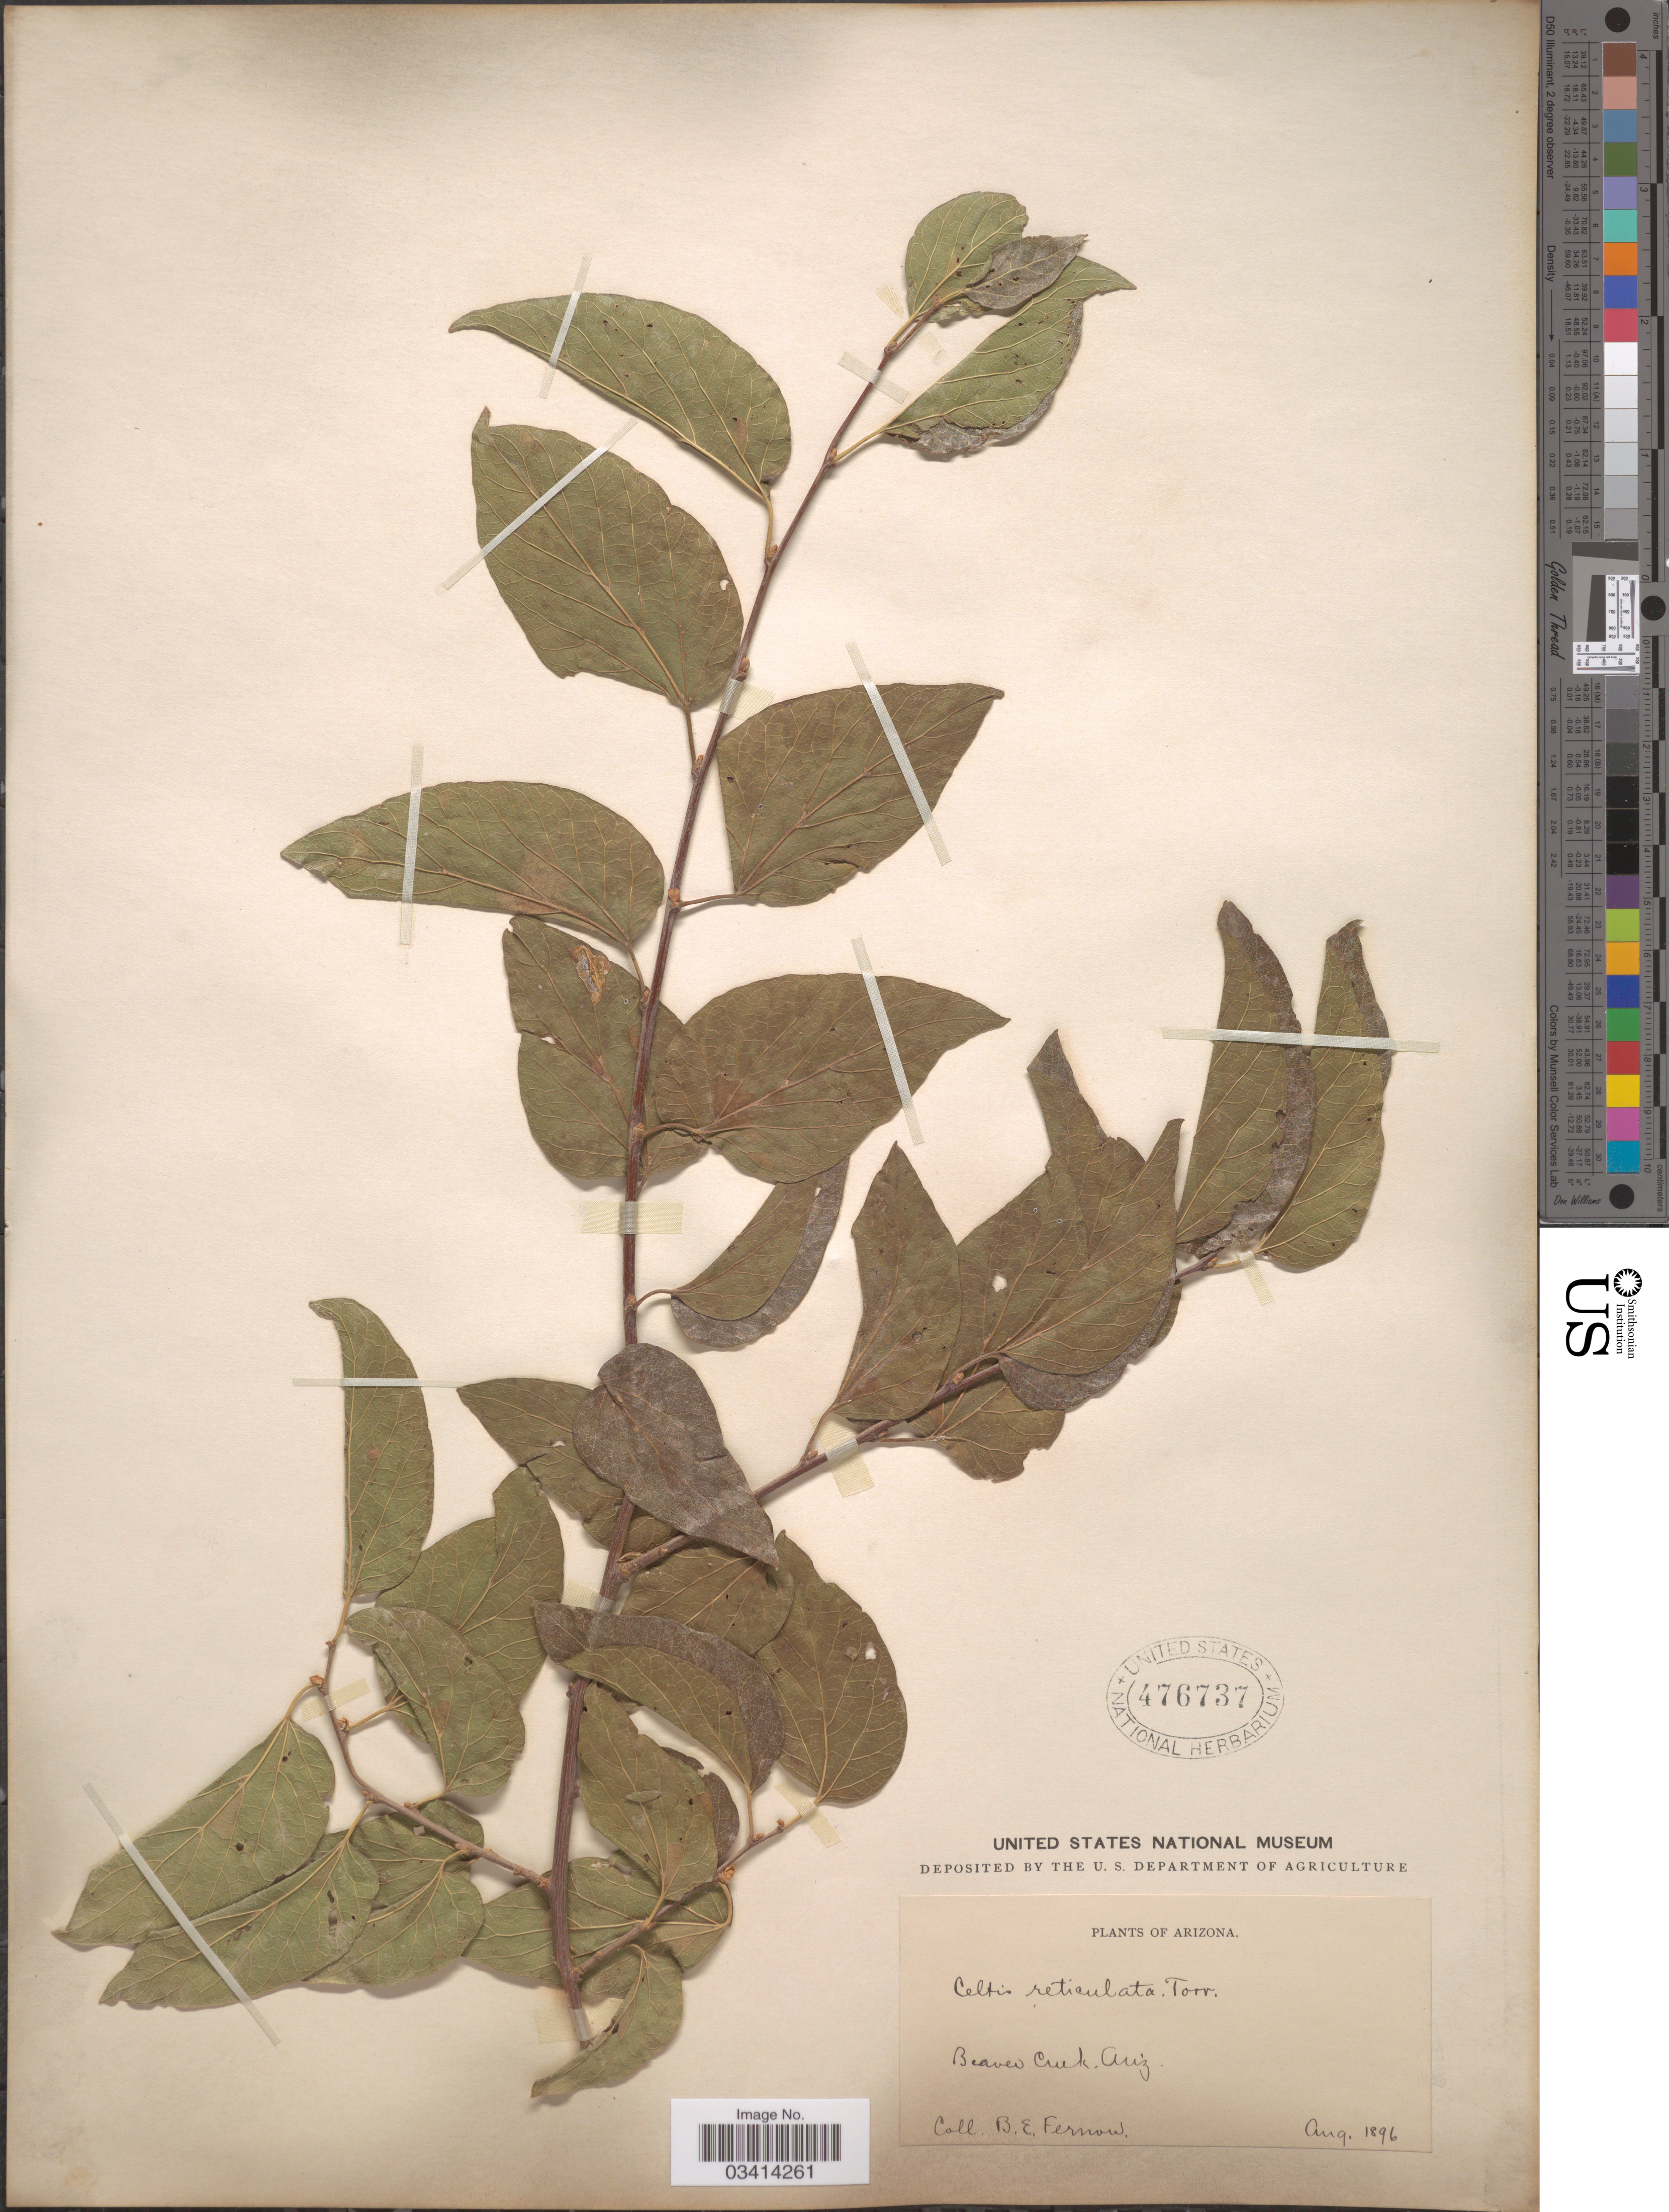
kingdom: Plantae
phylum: Tracheophyta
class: Magnoliopsida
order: Rosales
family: Cannabaceae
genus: Celtis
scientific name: Celtis reticulata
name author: Torr.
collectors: B. Fernow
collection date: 1896-08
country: United States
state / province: Arizona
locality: Beaver Creek.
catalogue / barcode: US 476737